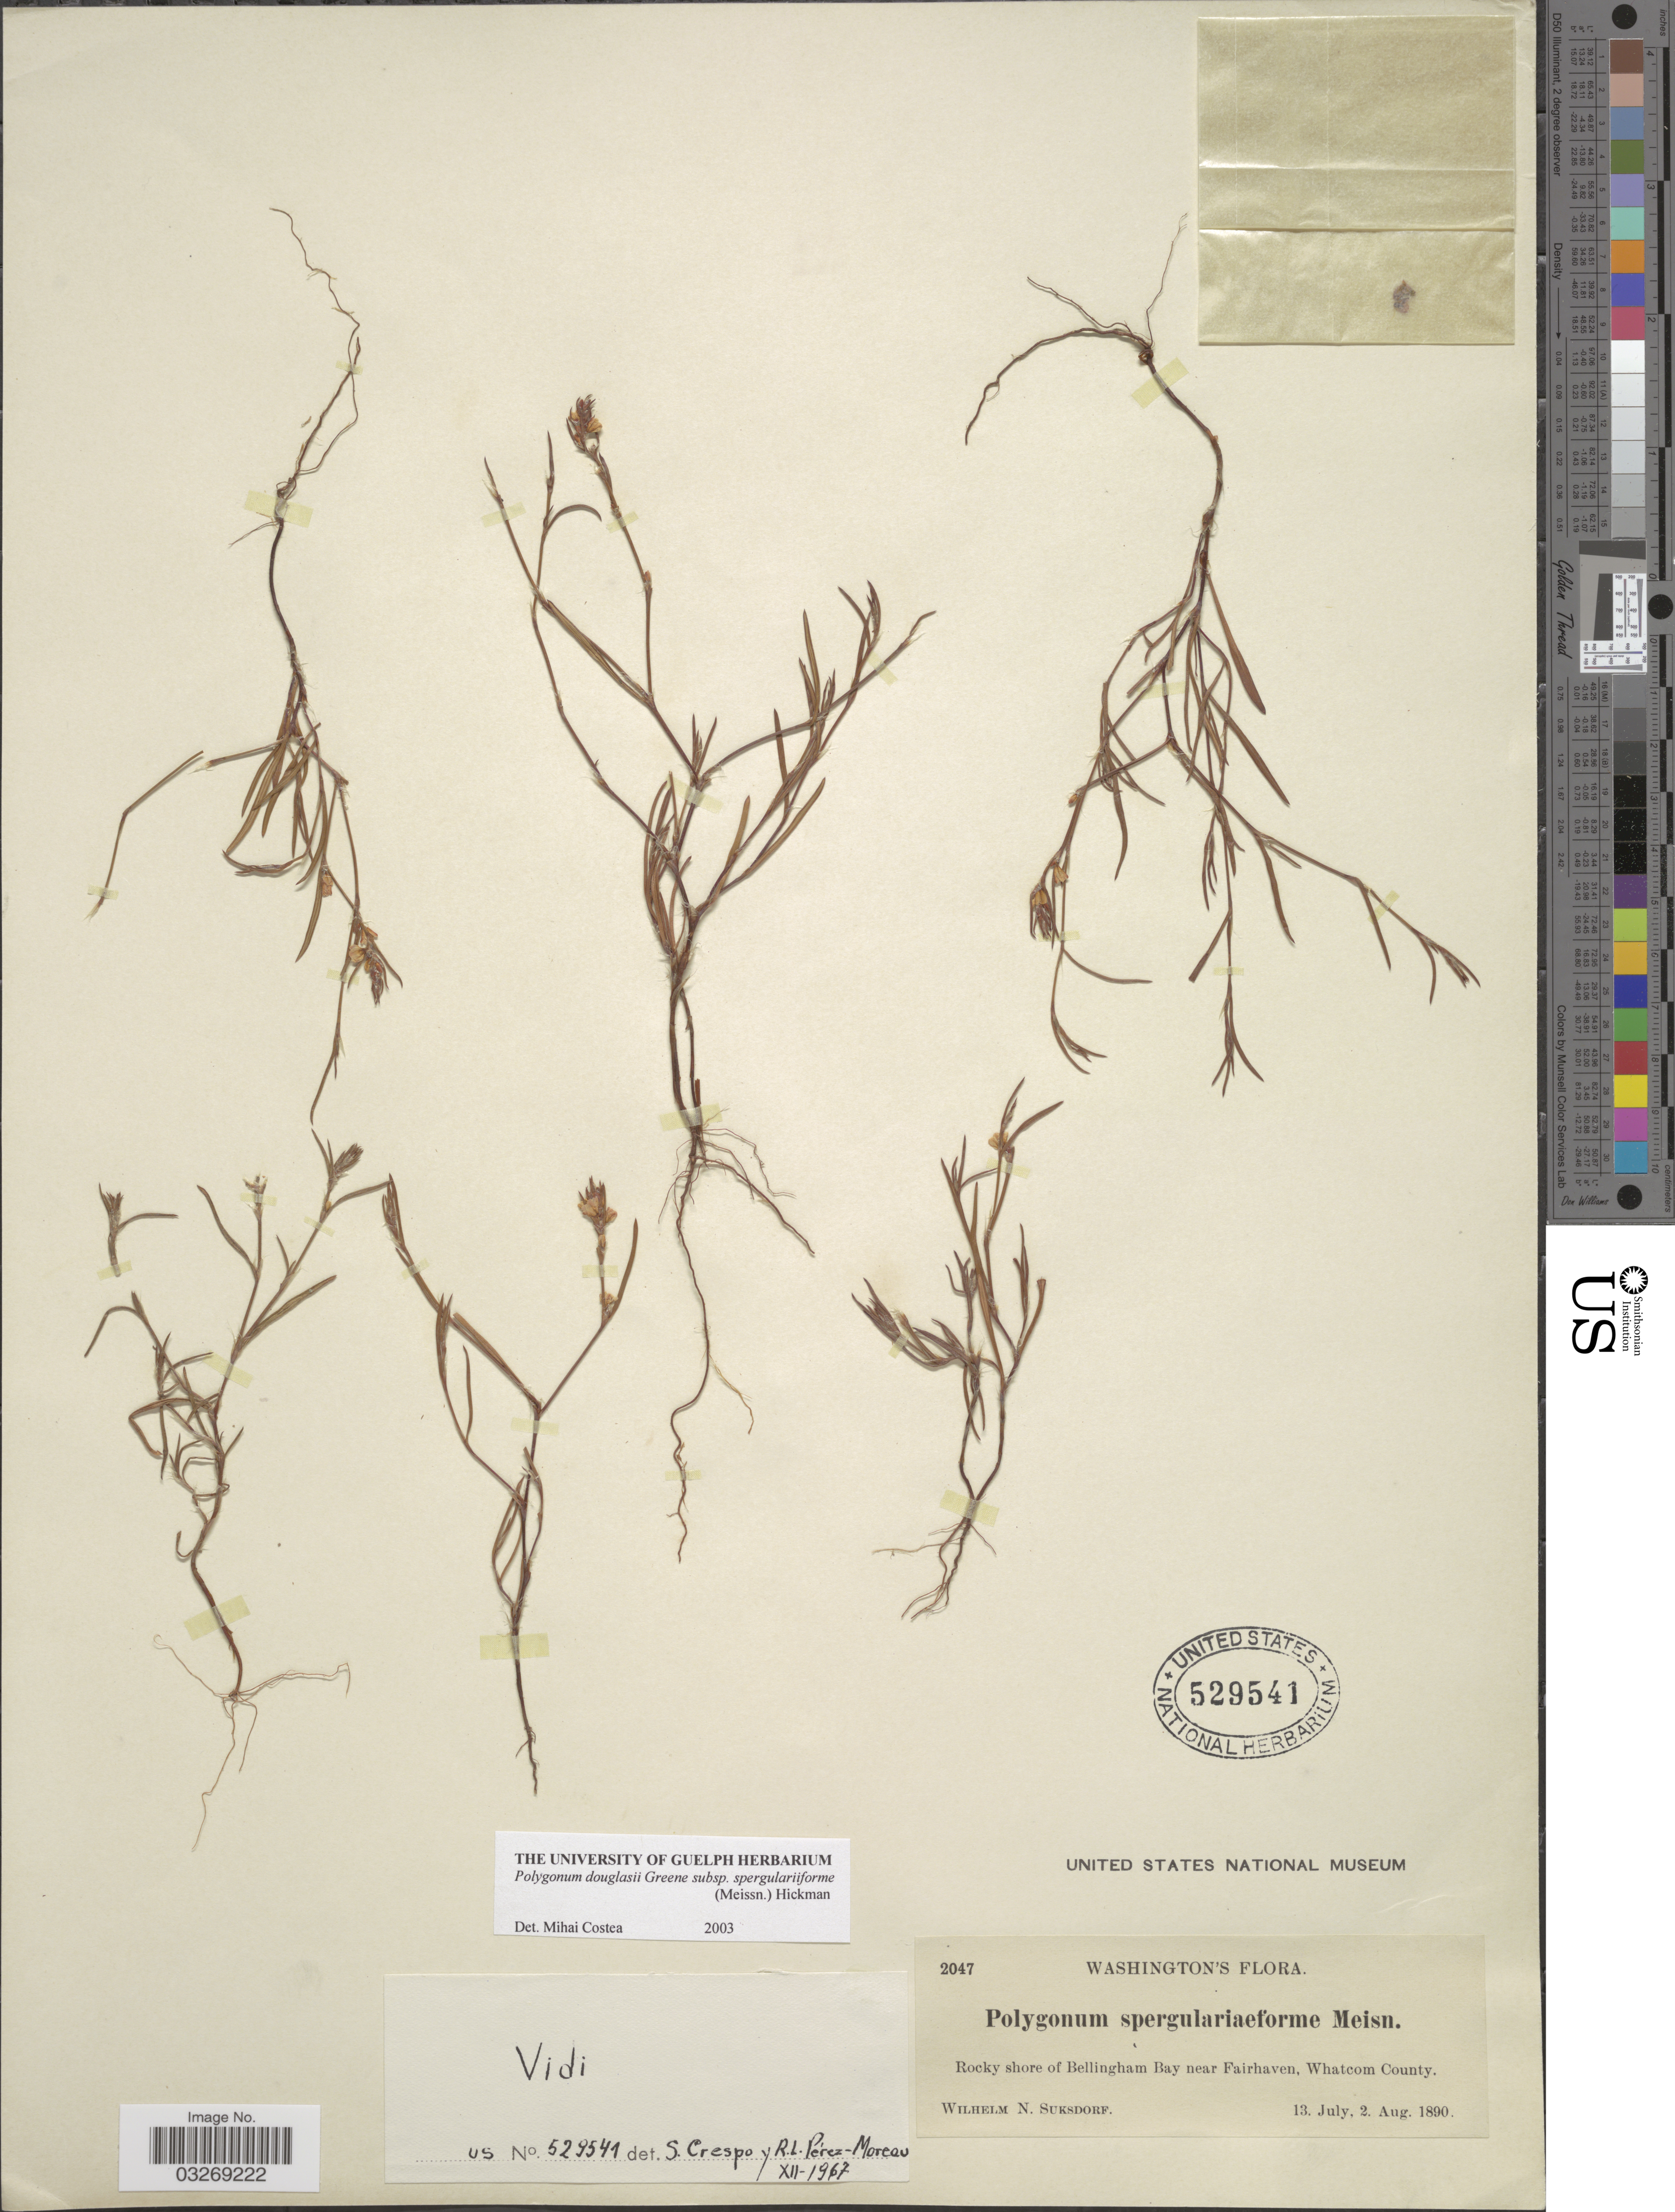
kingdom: Plantae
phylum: Tracheophyta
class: Magnoliopsida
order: Caryophyllales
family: Polygonaceae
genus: Polygonum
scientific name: Polygonum douglasii subsp. spergulariiforme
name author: (Meisn. ex Small) Hickman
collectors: W. N. Suksdorf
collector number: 2047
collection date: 1890-07-13/1890-08-02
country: United States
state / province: Washington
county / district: Whatcom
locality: Rocky shore of Bellingham Bay near Fairhaven, Whatcom County.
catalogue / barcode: US 529541